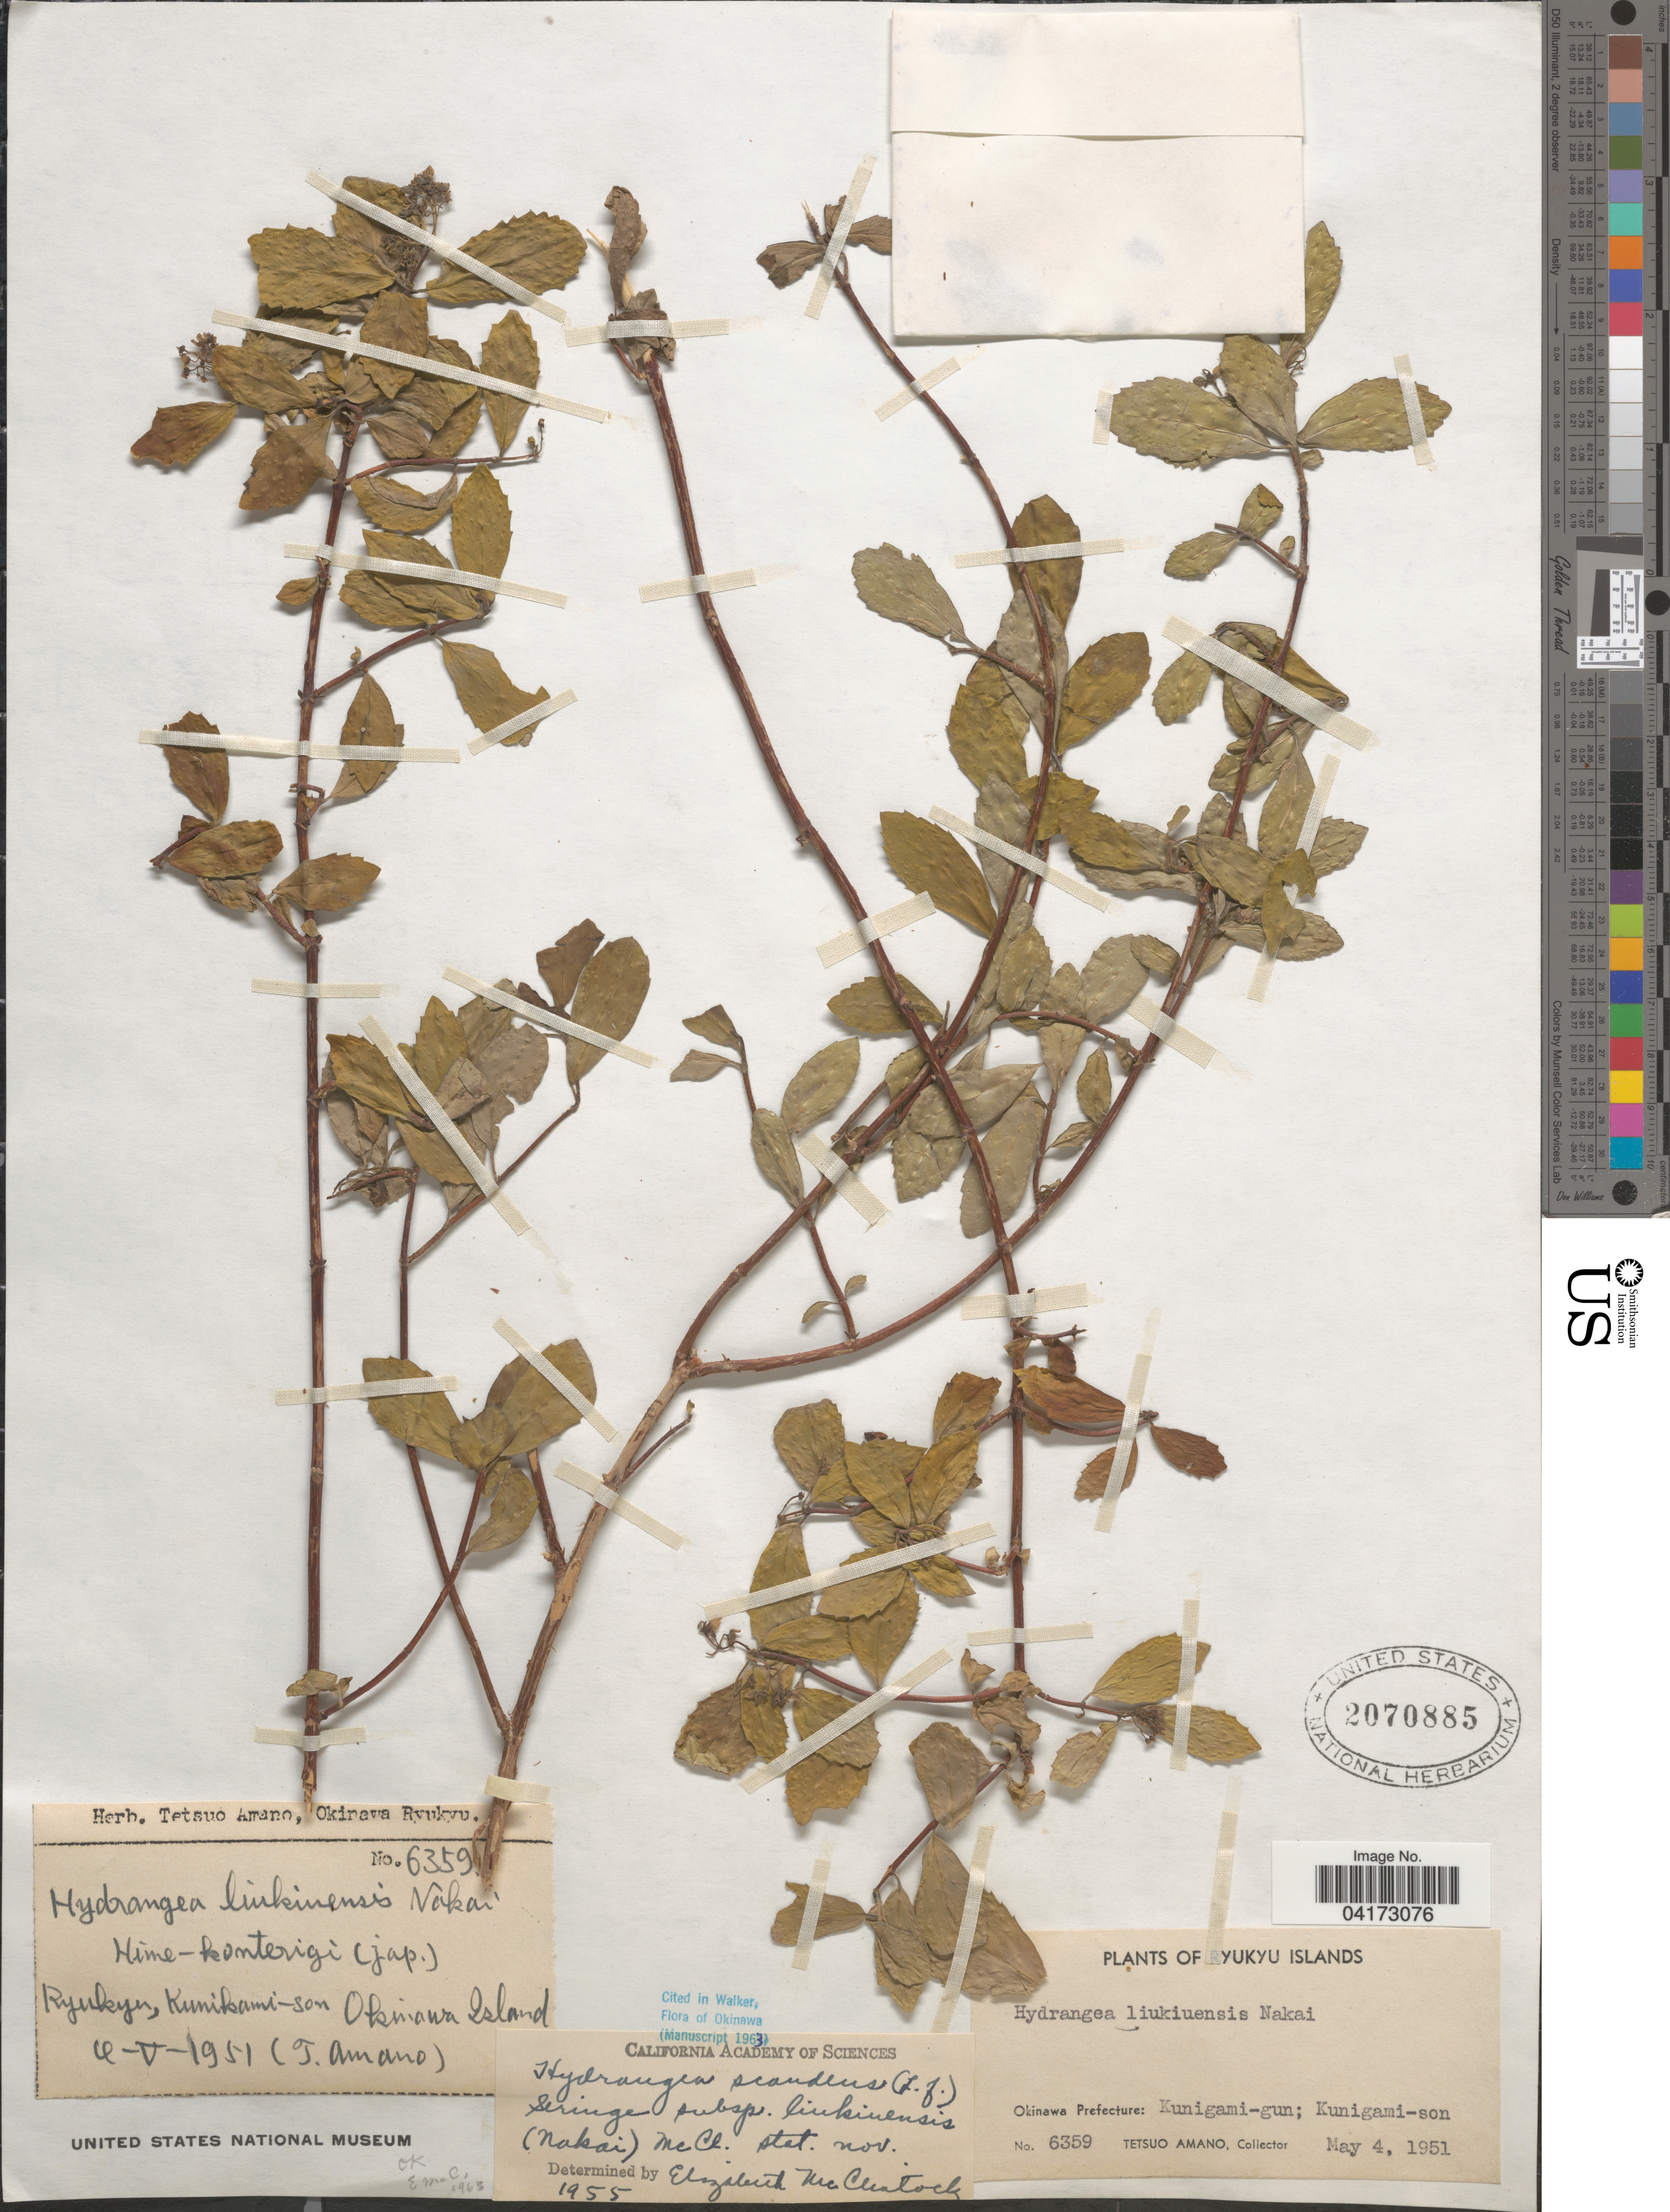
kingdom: Plantae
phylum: Tracheophyta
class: Magnoliopsida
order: Cornales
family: Hydrangeaceae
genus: Hydrangea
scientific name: Hydrangea scandens subsp. liukiuensis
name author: (Nakai) E. M. McClint.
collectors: T. Amano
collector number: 6359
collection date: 1951-05-04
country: Japan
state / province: Okinawa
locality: Ryukyu, Kunikami-son Okinawa Island. Ryukyu Islands. Okinawa Prefecture: Kunigami-gun.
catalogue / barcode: US 2070885